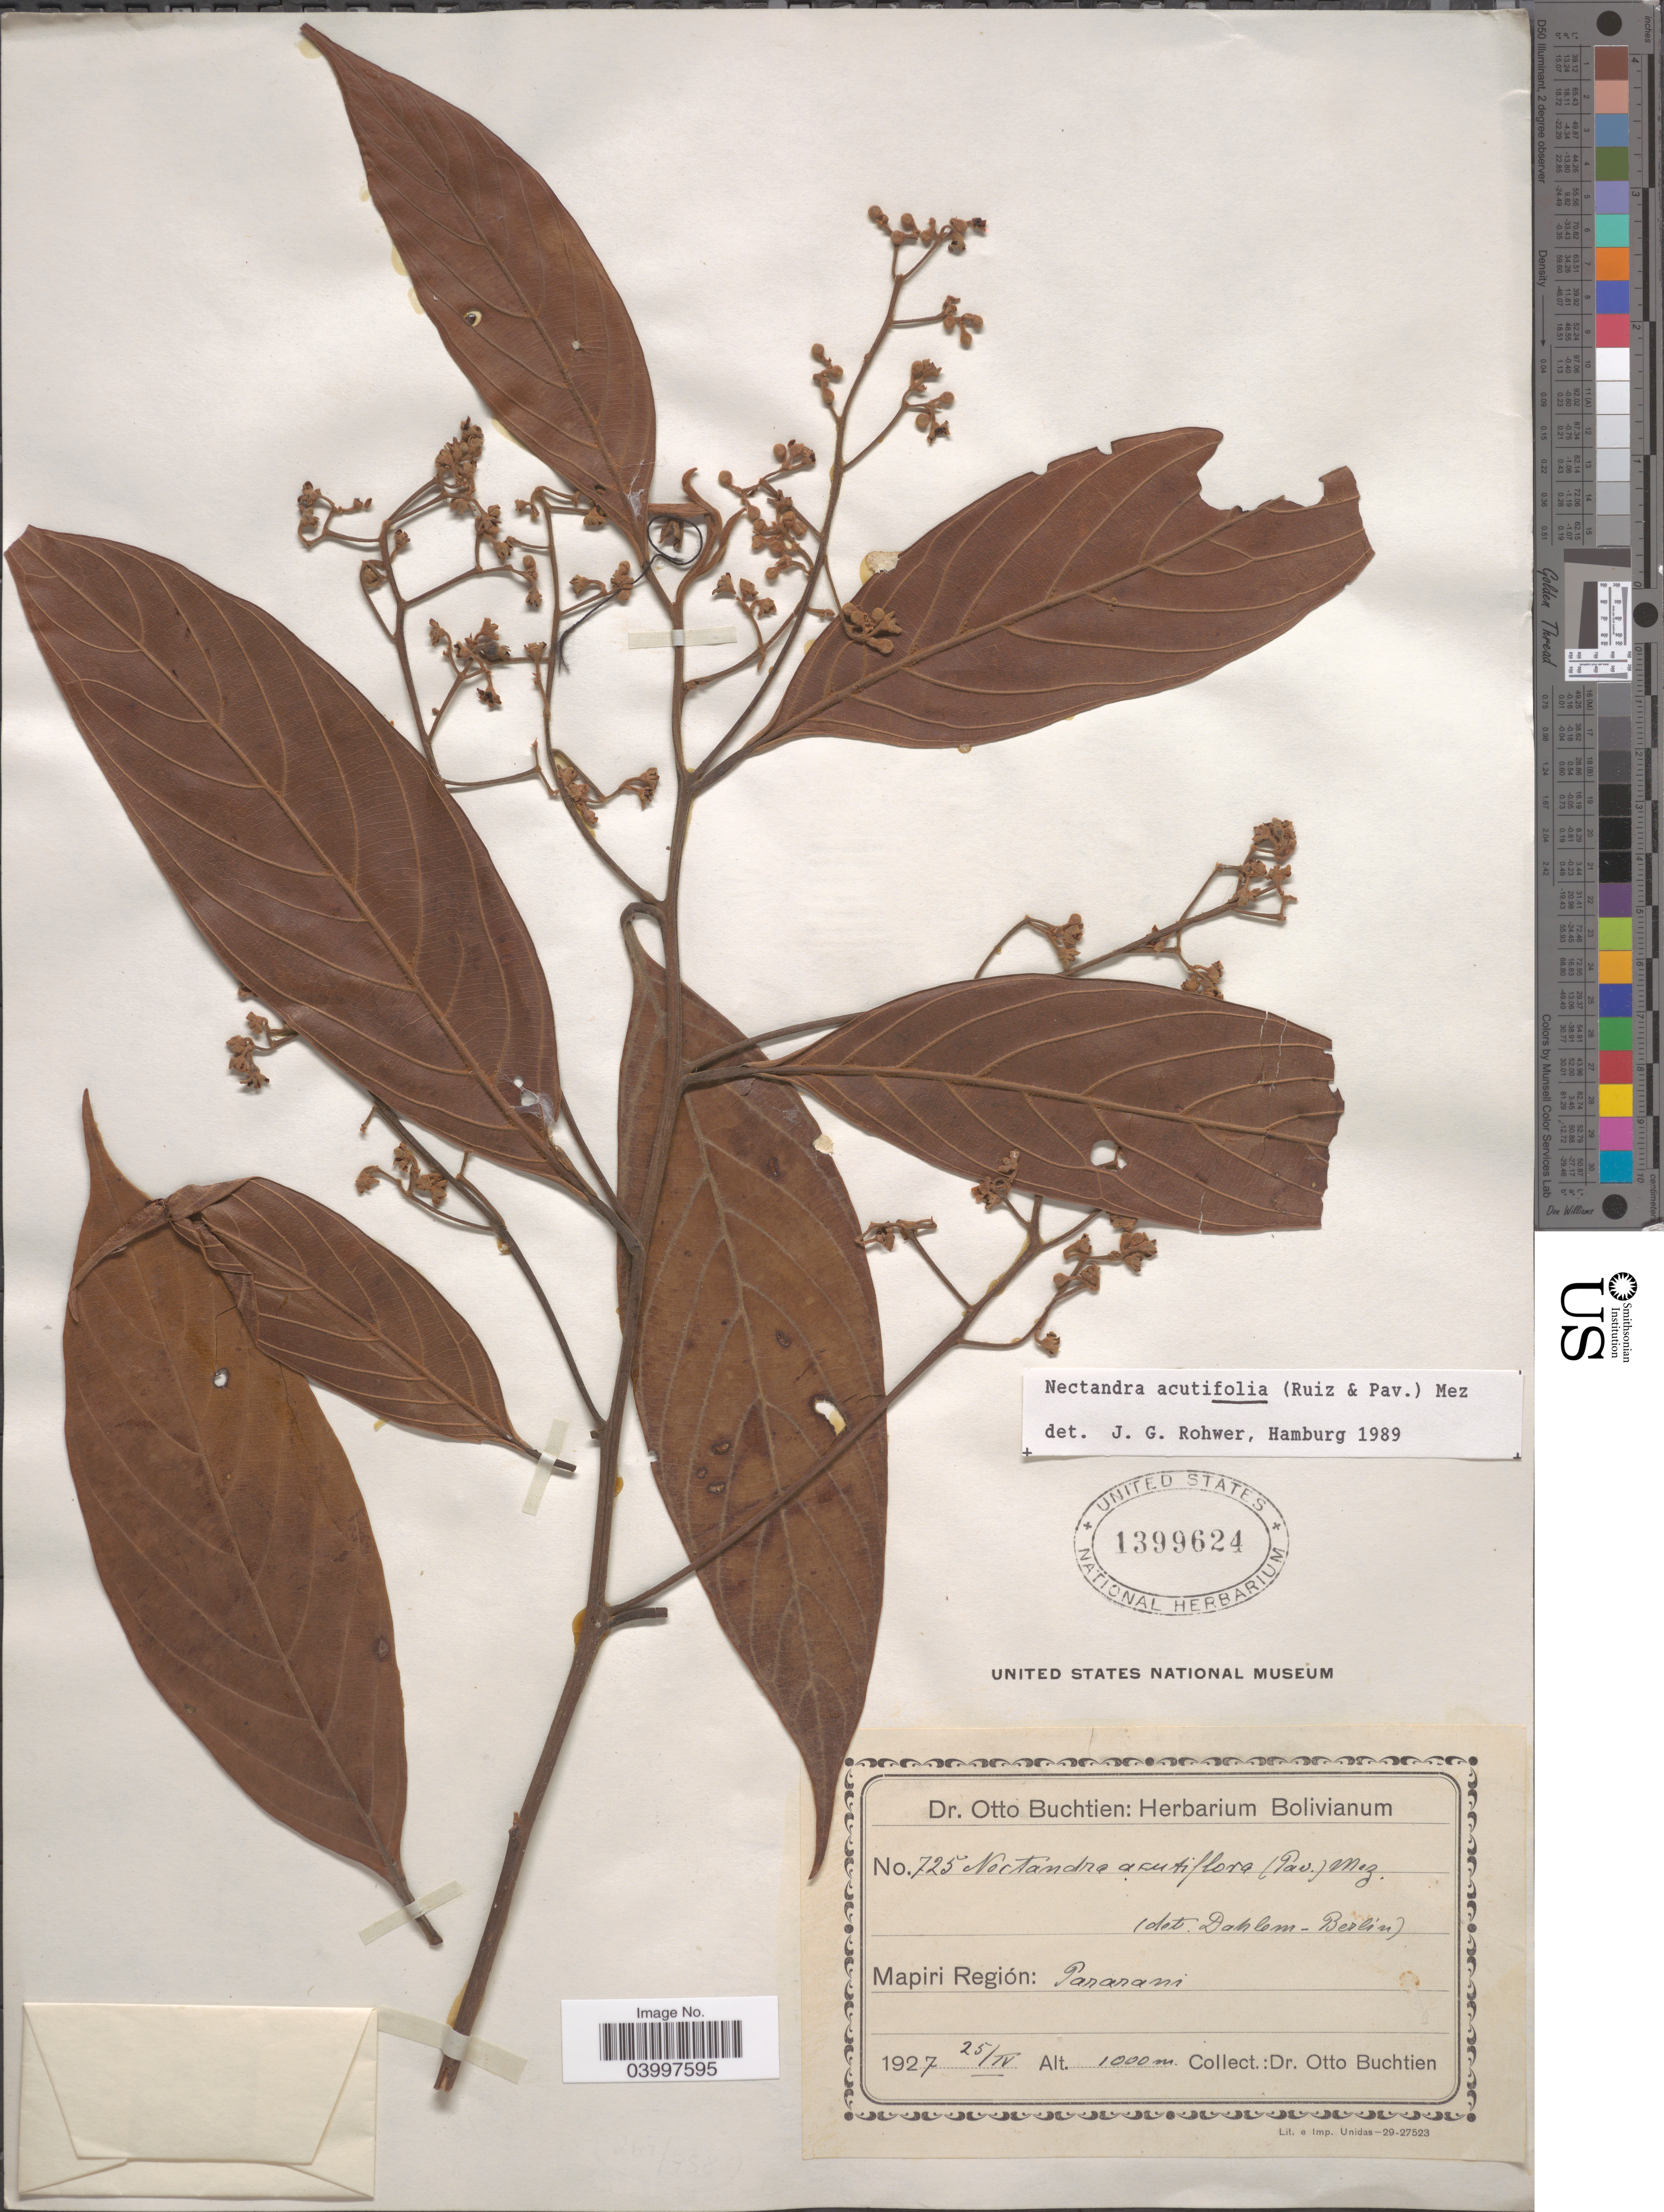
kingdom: Plantae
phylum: Tracheophyta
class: Magnoliopsida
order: Laurales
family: Lauraceae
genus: Nectandra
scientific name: Nectandra acutifolia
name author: (Ruiz & Pav.) Mez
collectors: O. Buchtien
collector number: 725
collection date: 1927-04-25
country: Bolivia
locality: Mapiri Región: Pararani.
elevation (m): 1000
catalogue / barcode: US 1399624